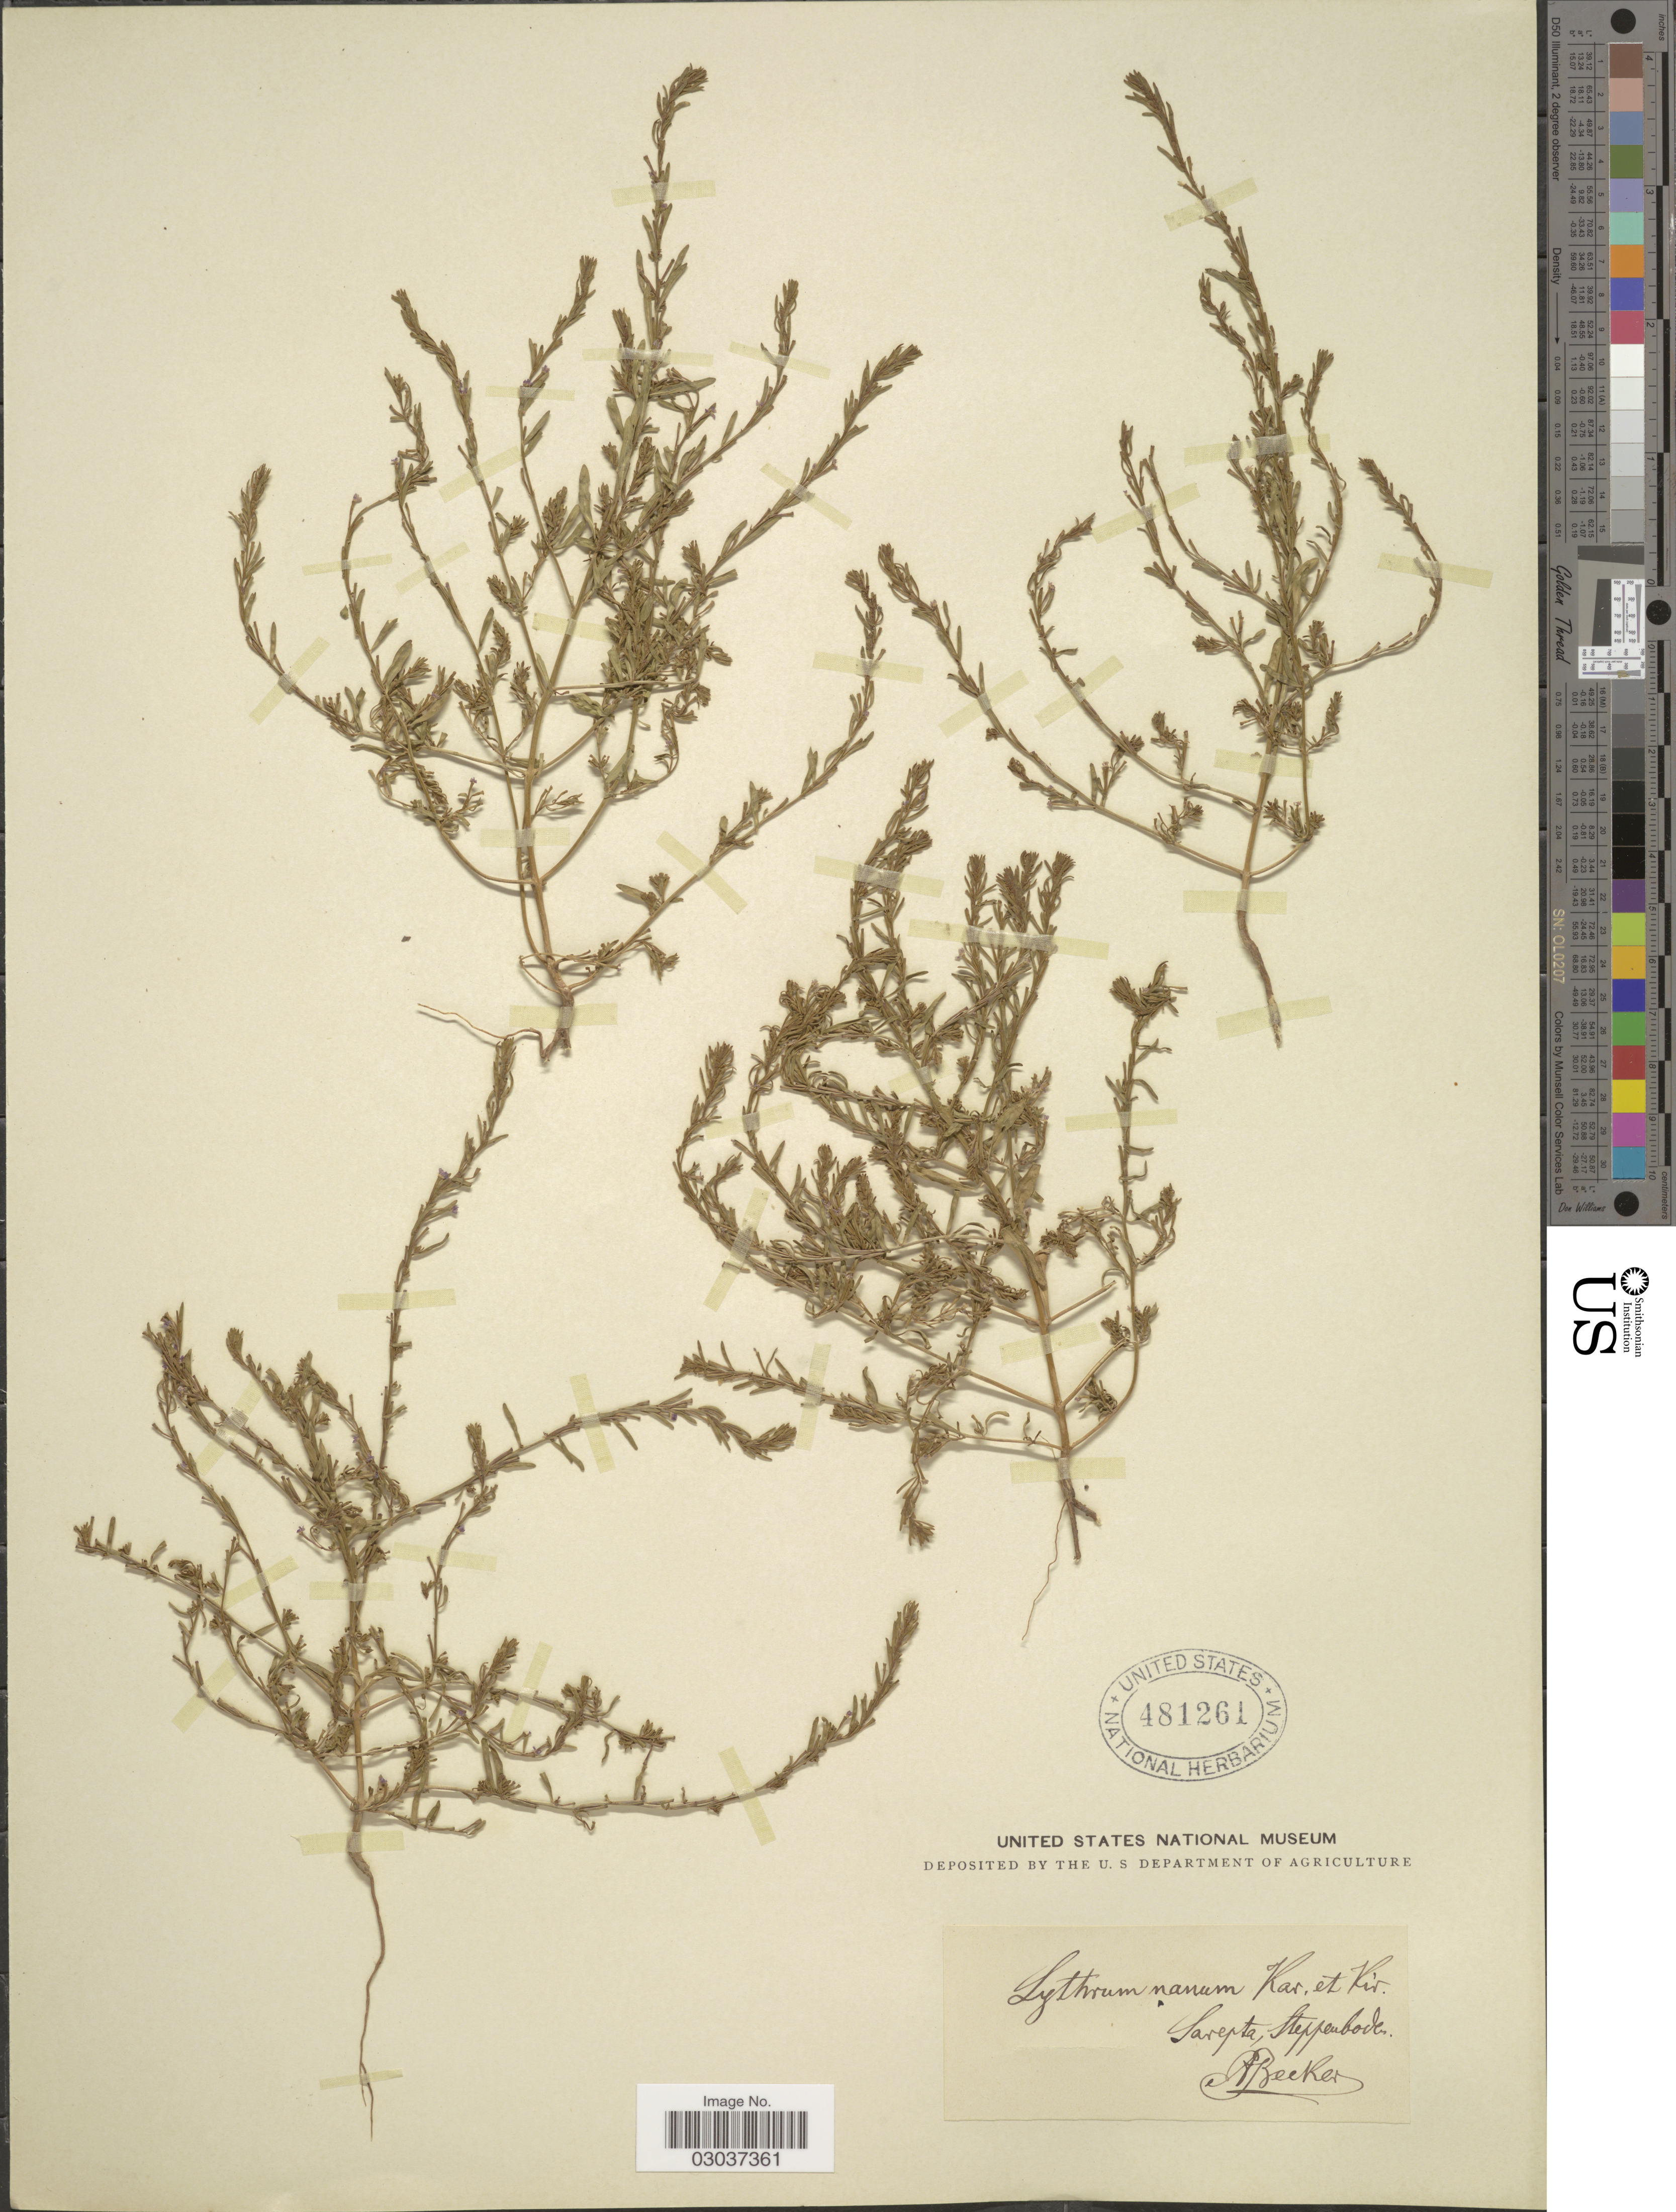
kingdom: Plantae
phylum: Tracheophyta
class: Magnoliopsida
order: Myrtales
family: Lythraceae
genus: Lythrum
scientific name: Lythrum nanum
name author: Kar.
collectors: A. Becker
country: Russian Federation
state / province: Volgograd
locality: Sarepta, Steppenbode.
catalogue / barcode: US 481261